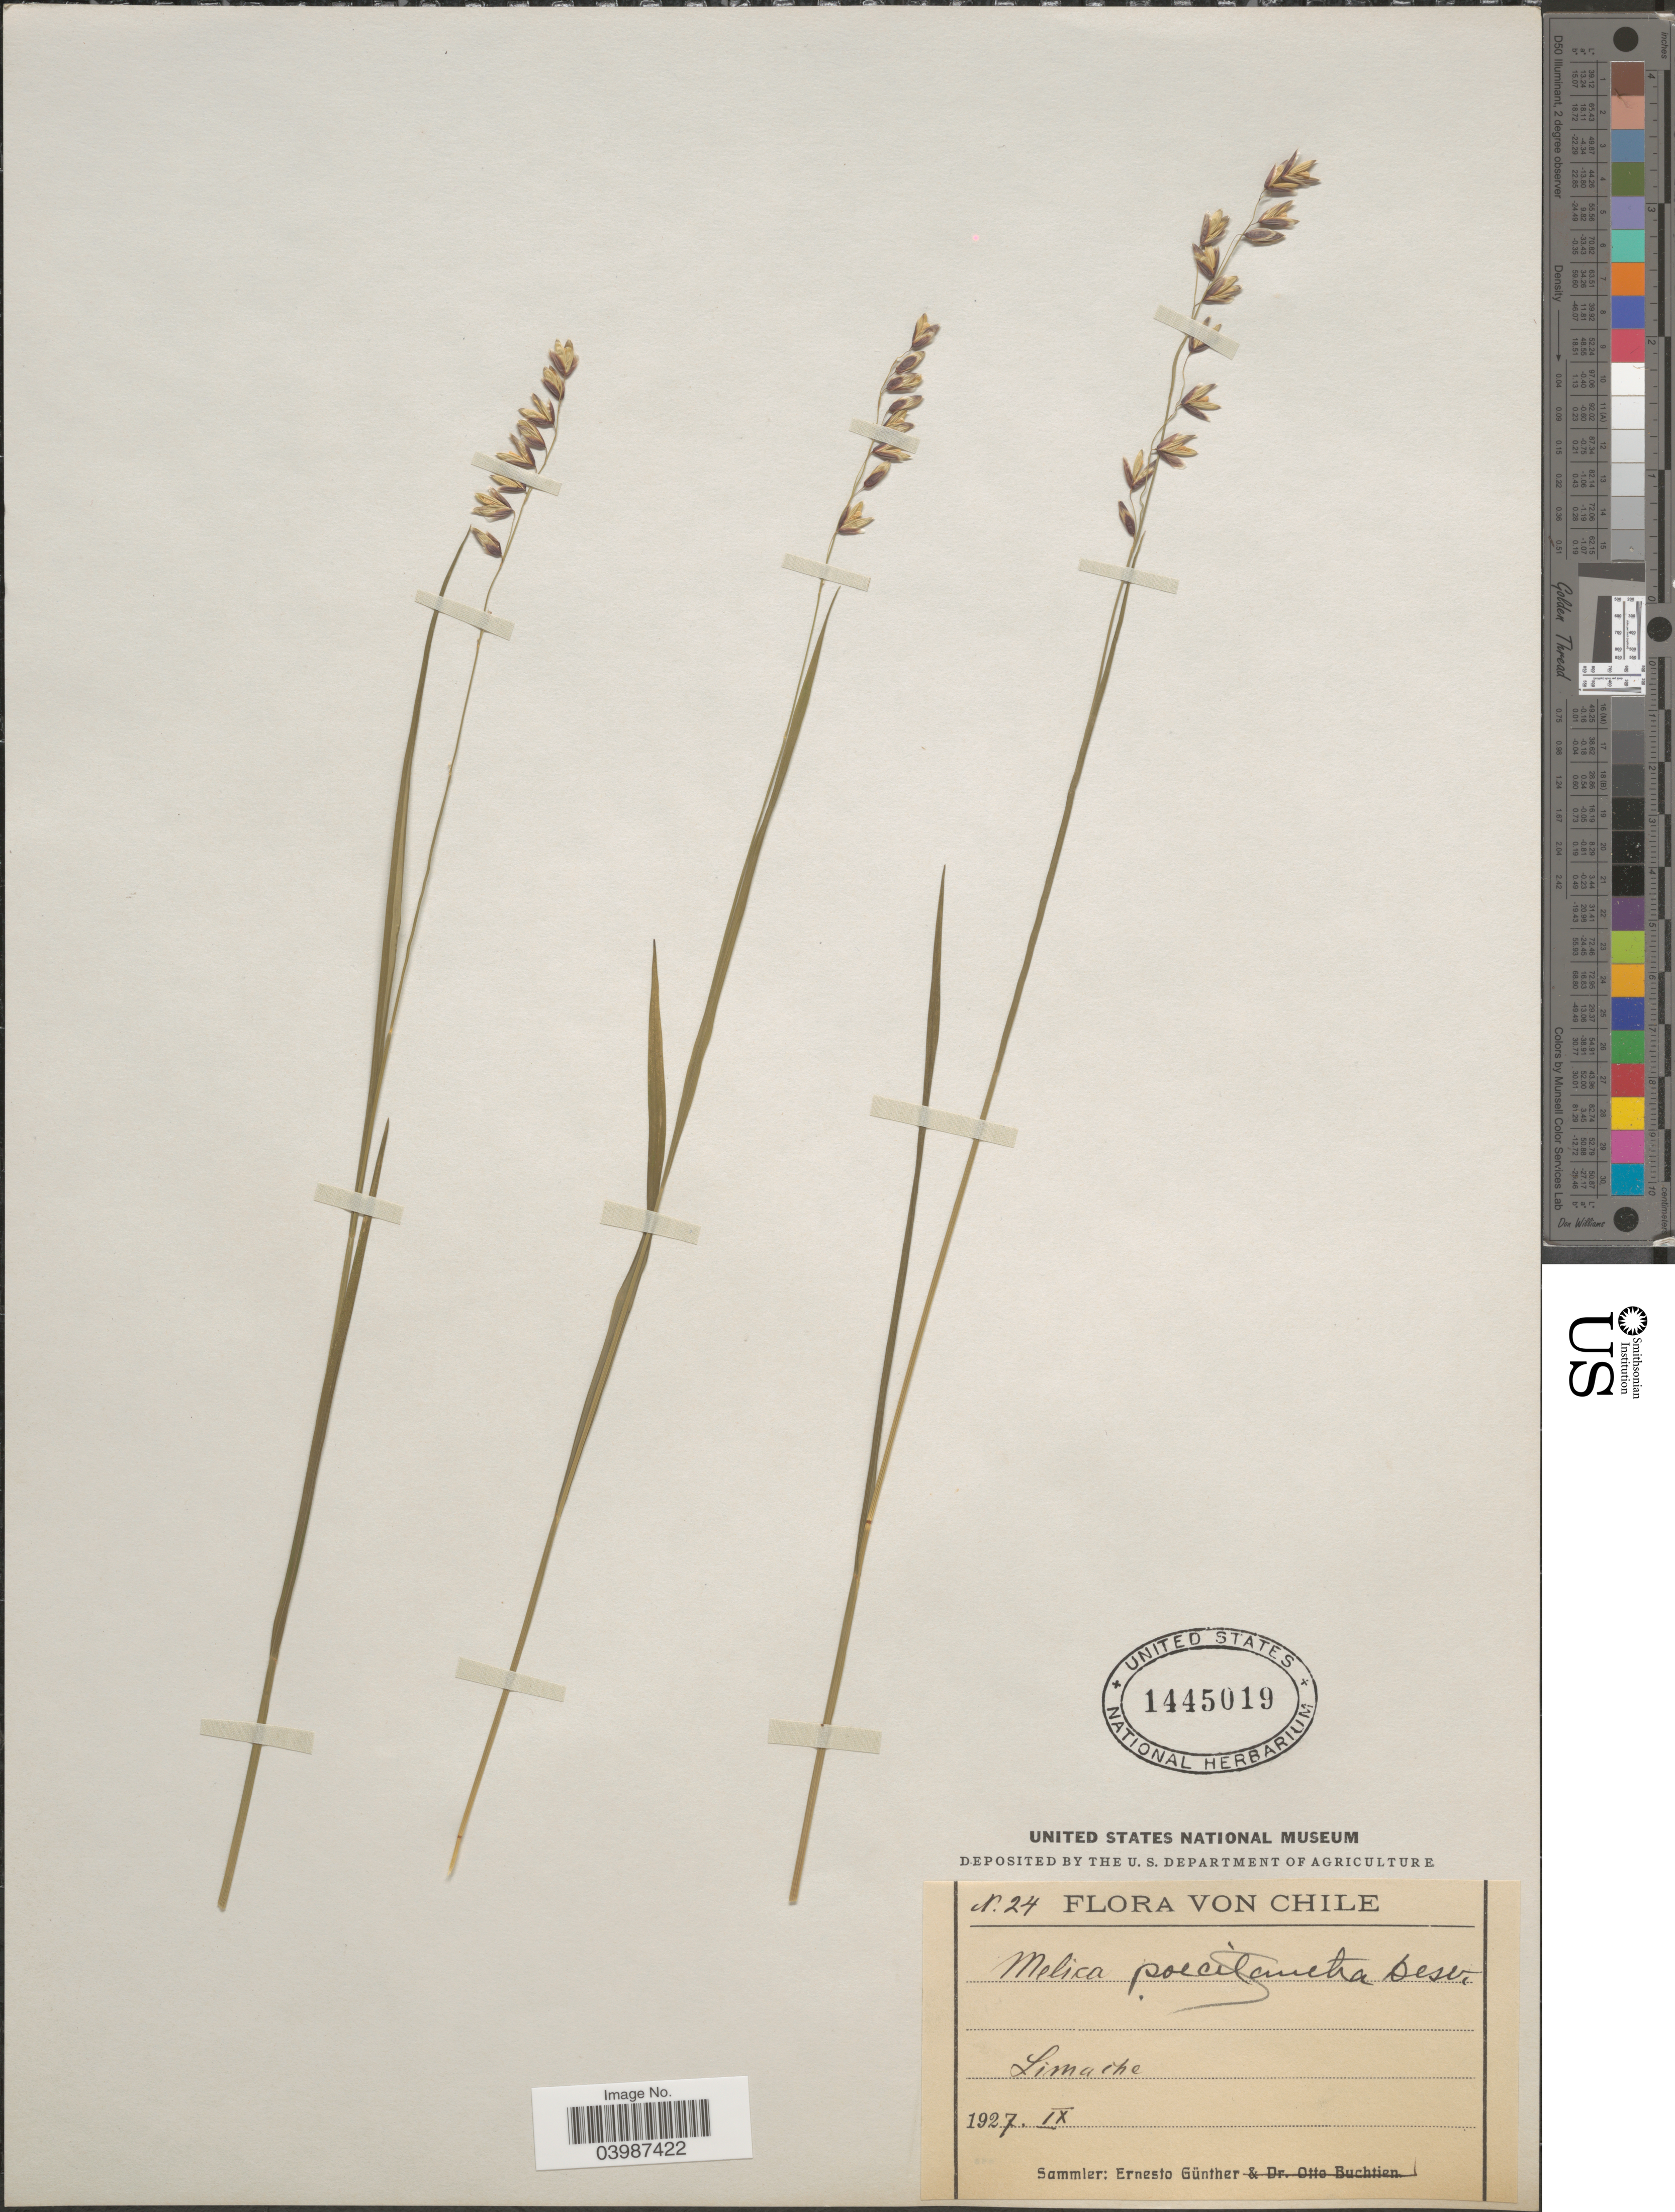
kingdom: Plantae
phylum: Tracheophyta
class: Liliopsida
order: Poales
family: Poaceae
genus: Melica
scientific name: Melica sp.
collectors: E. Gunther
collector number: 24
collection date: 1927-09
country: Chile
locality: Limache.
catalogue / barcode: US 1445019